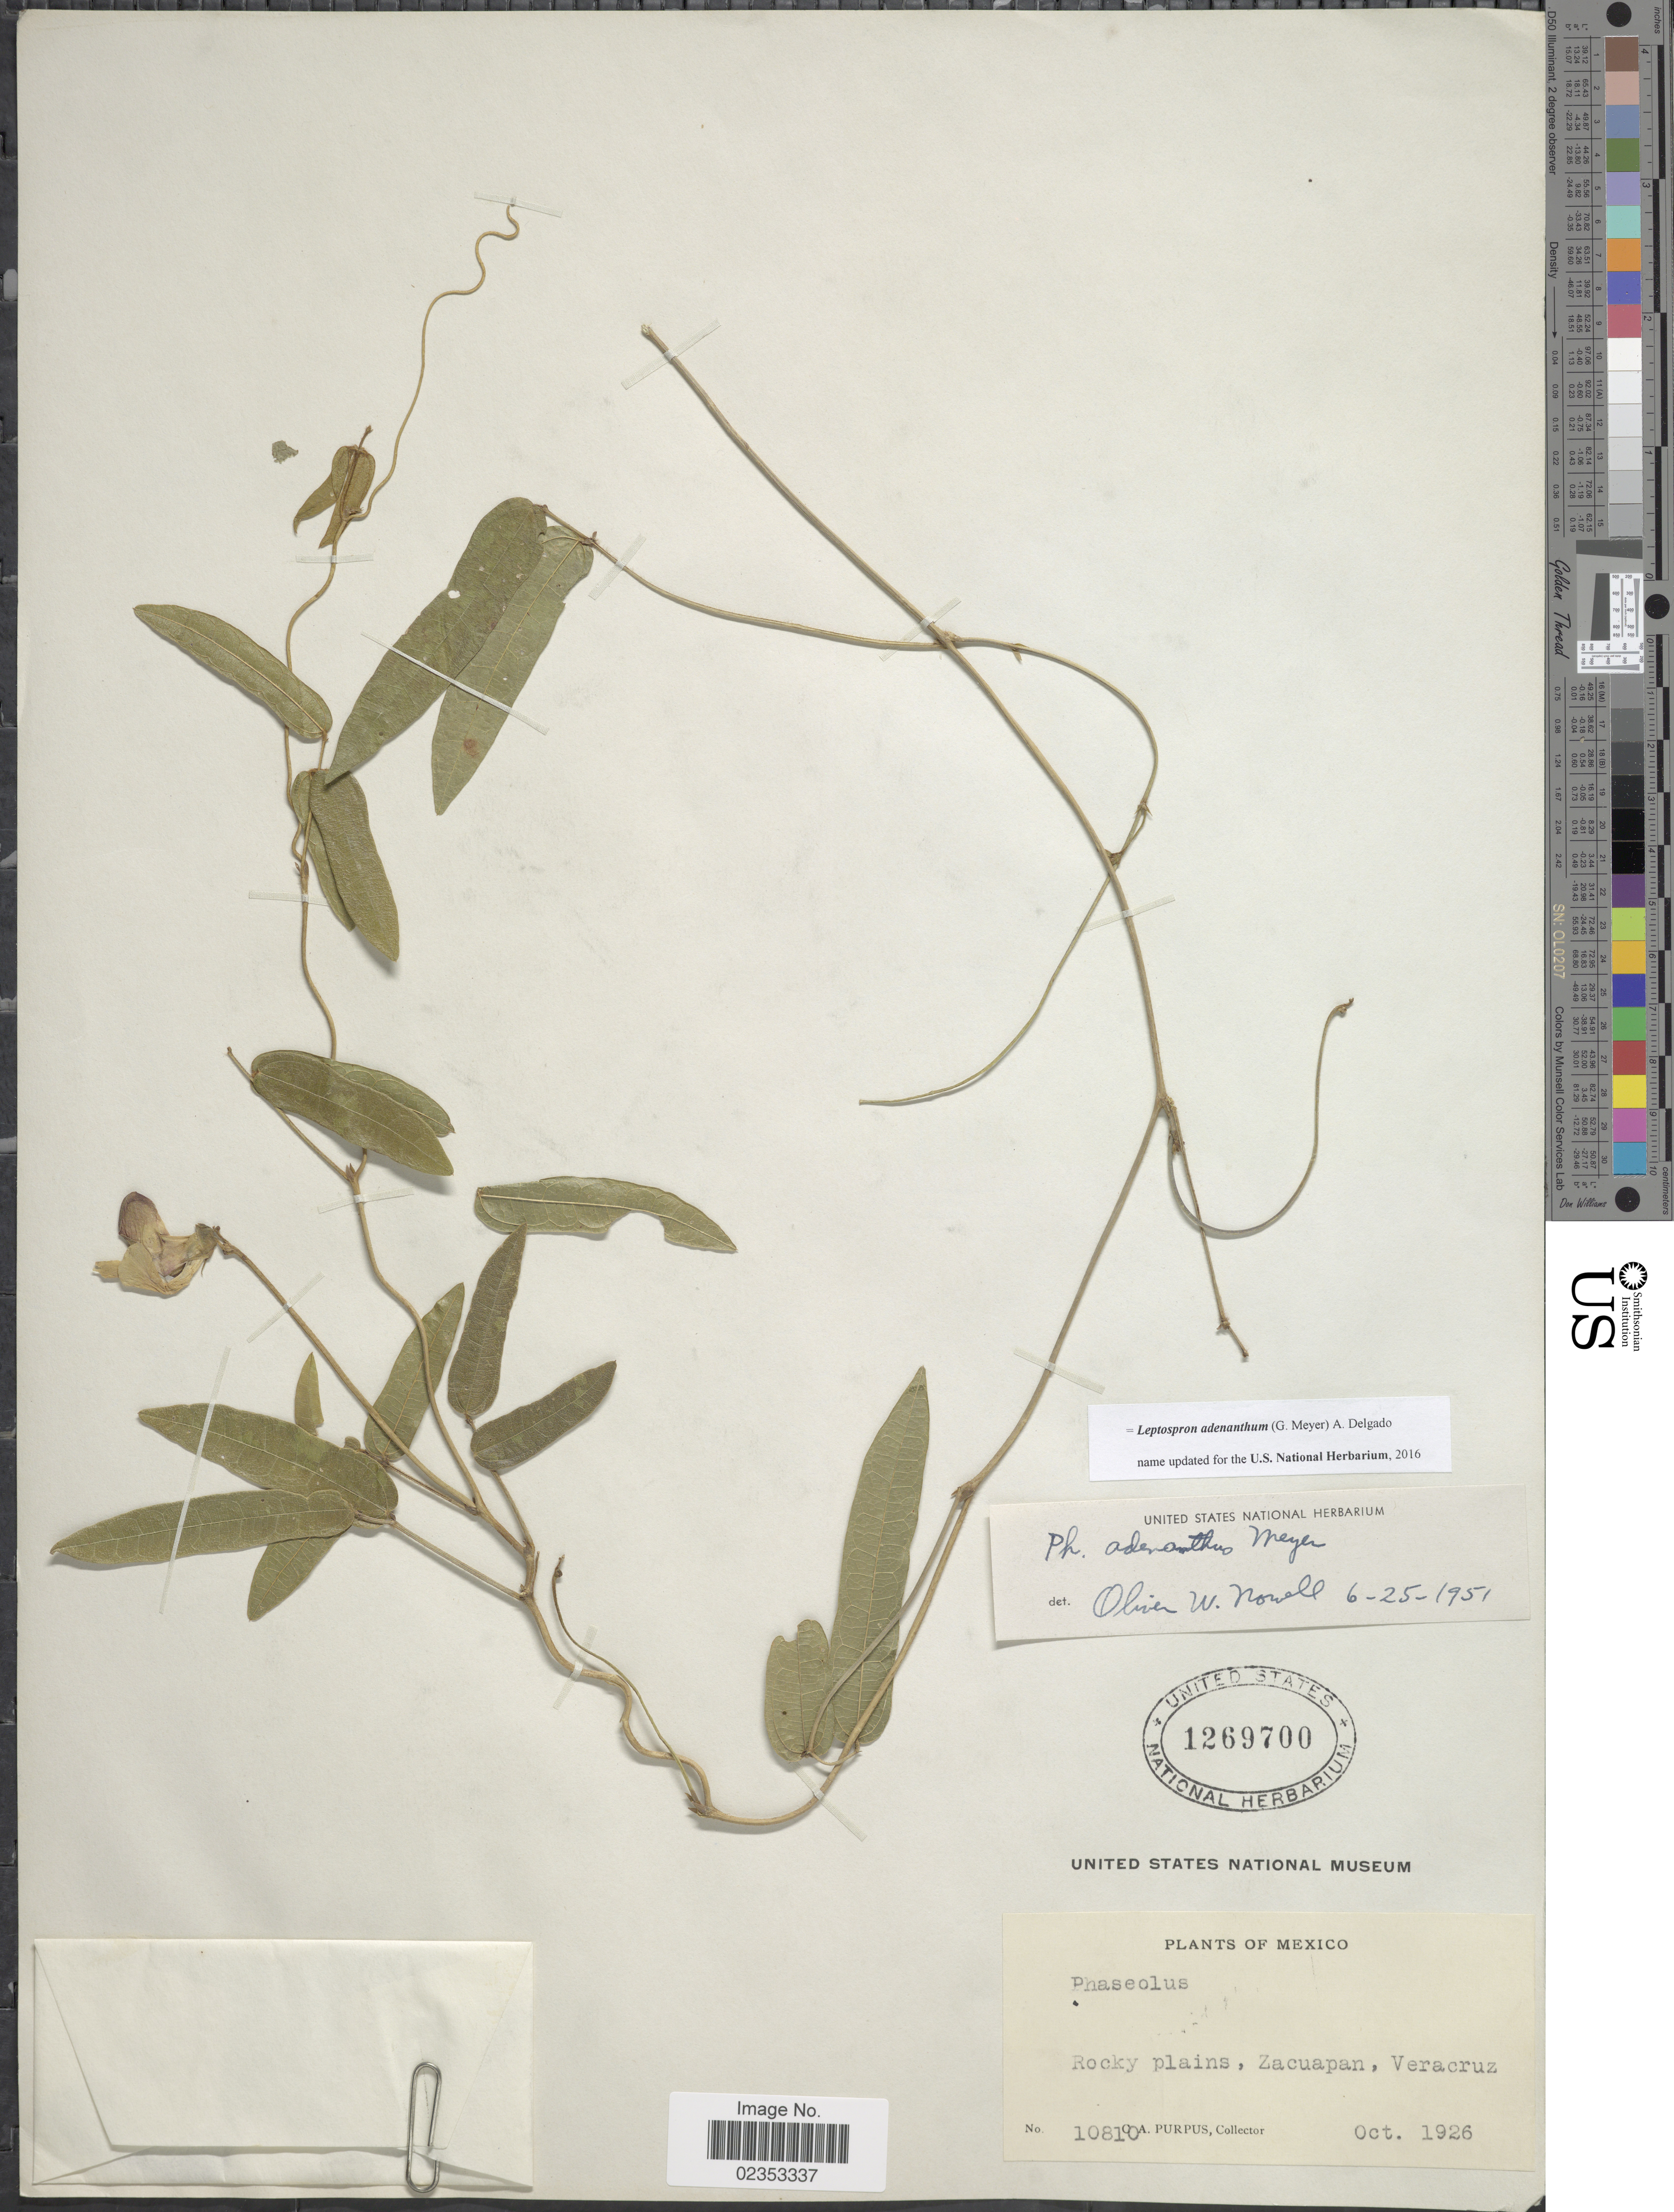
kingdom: Plantae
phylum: Tracheophyta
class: Magnoliopsida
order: Fabales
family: Fabaceae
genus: Leptospron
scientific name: Leptospron adenanthum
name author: (G. Mey.) A. Delgado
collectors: C. A. Purpus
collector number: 10810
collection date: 1926-10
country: Mexico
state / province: Veracruz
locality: Rocky plains, Zacuapan, Veracruz.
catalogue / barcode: US 1269700